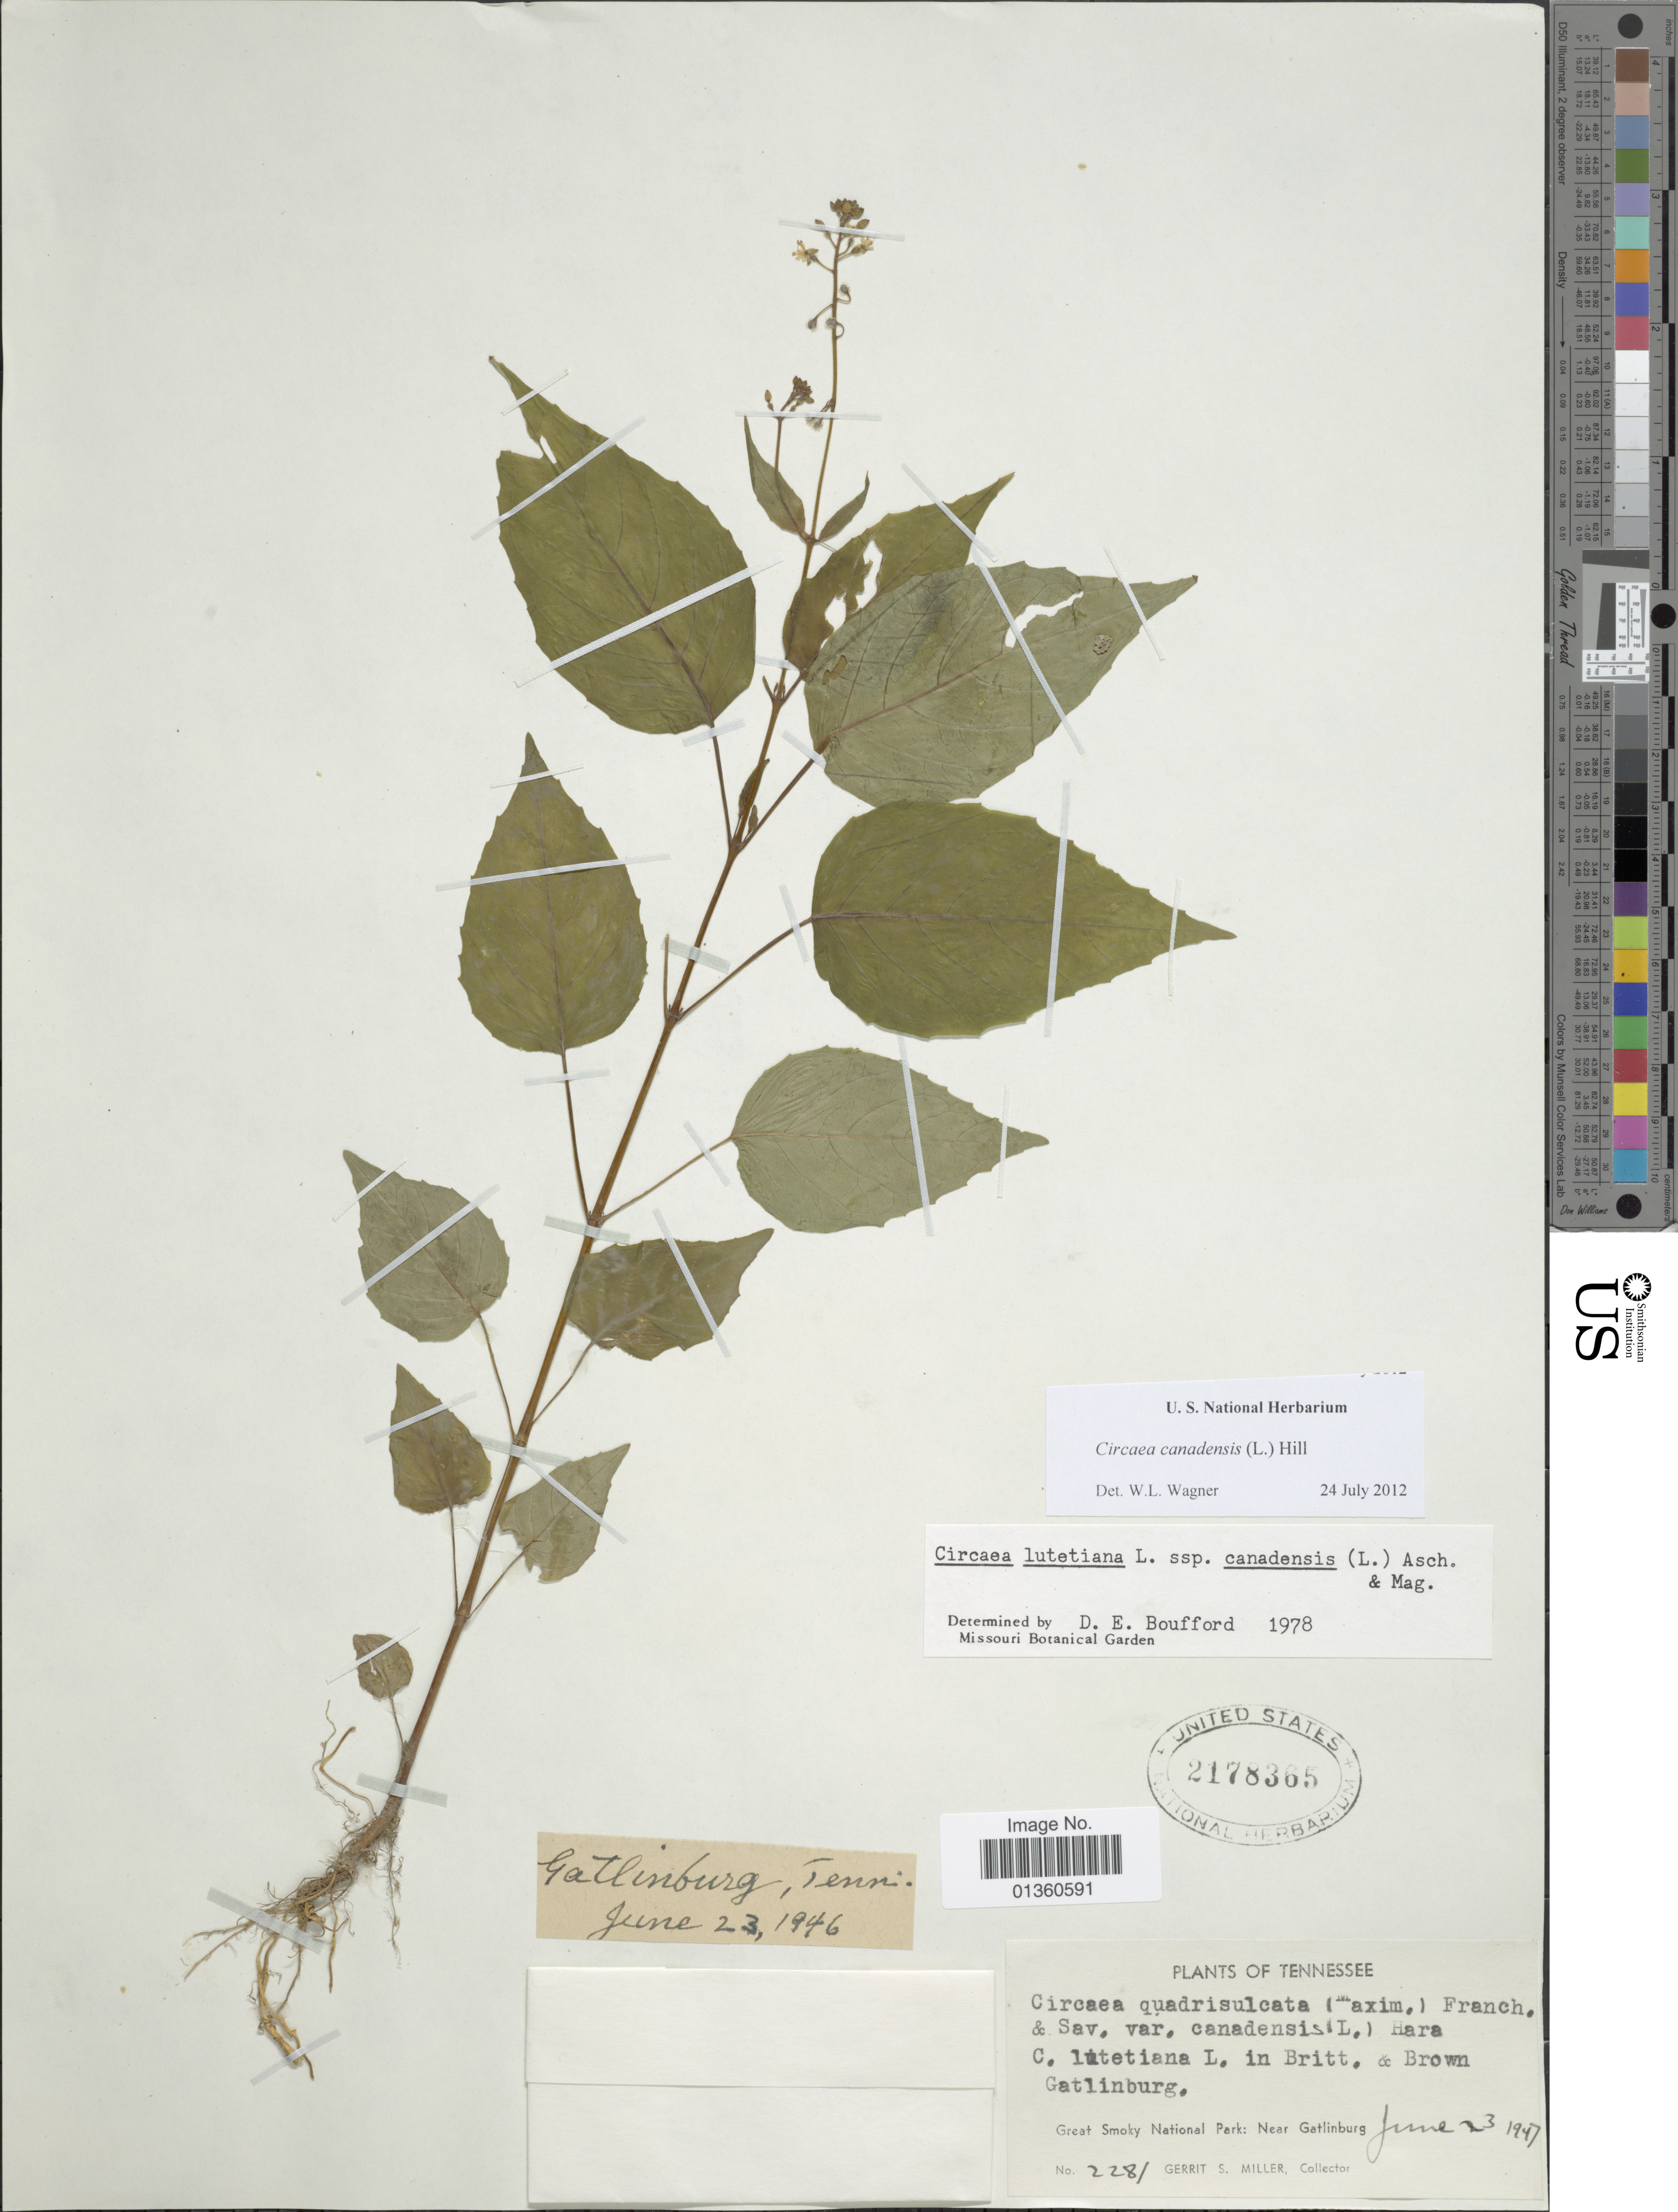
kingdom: Plantae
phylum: Tracheophyta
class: Magnoliopsida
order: Myrtales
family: Onagraceae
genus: Circaea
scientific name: Circaea canadensis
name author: (L.) Hill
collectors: G. S. Miller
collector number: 2281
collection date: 1947-06-23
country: United States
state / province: Tennessee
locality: Great Smoky National Park: Near Gatlinburg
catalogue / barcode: US 2178365